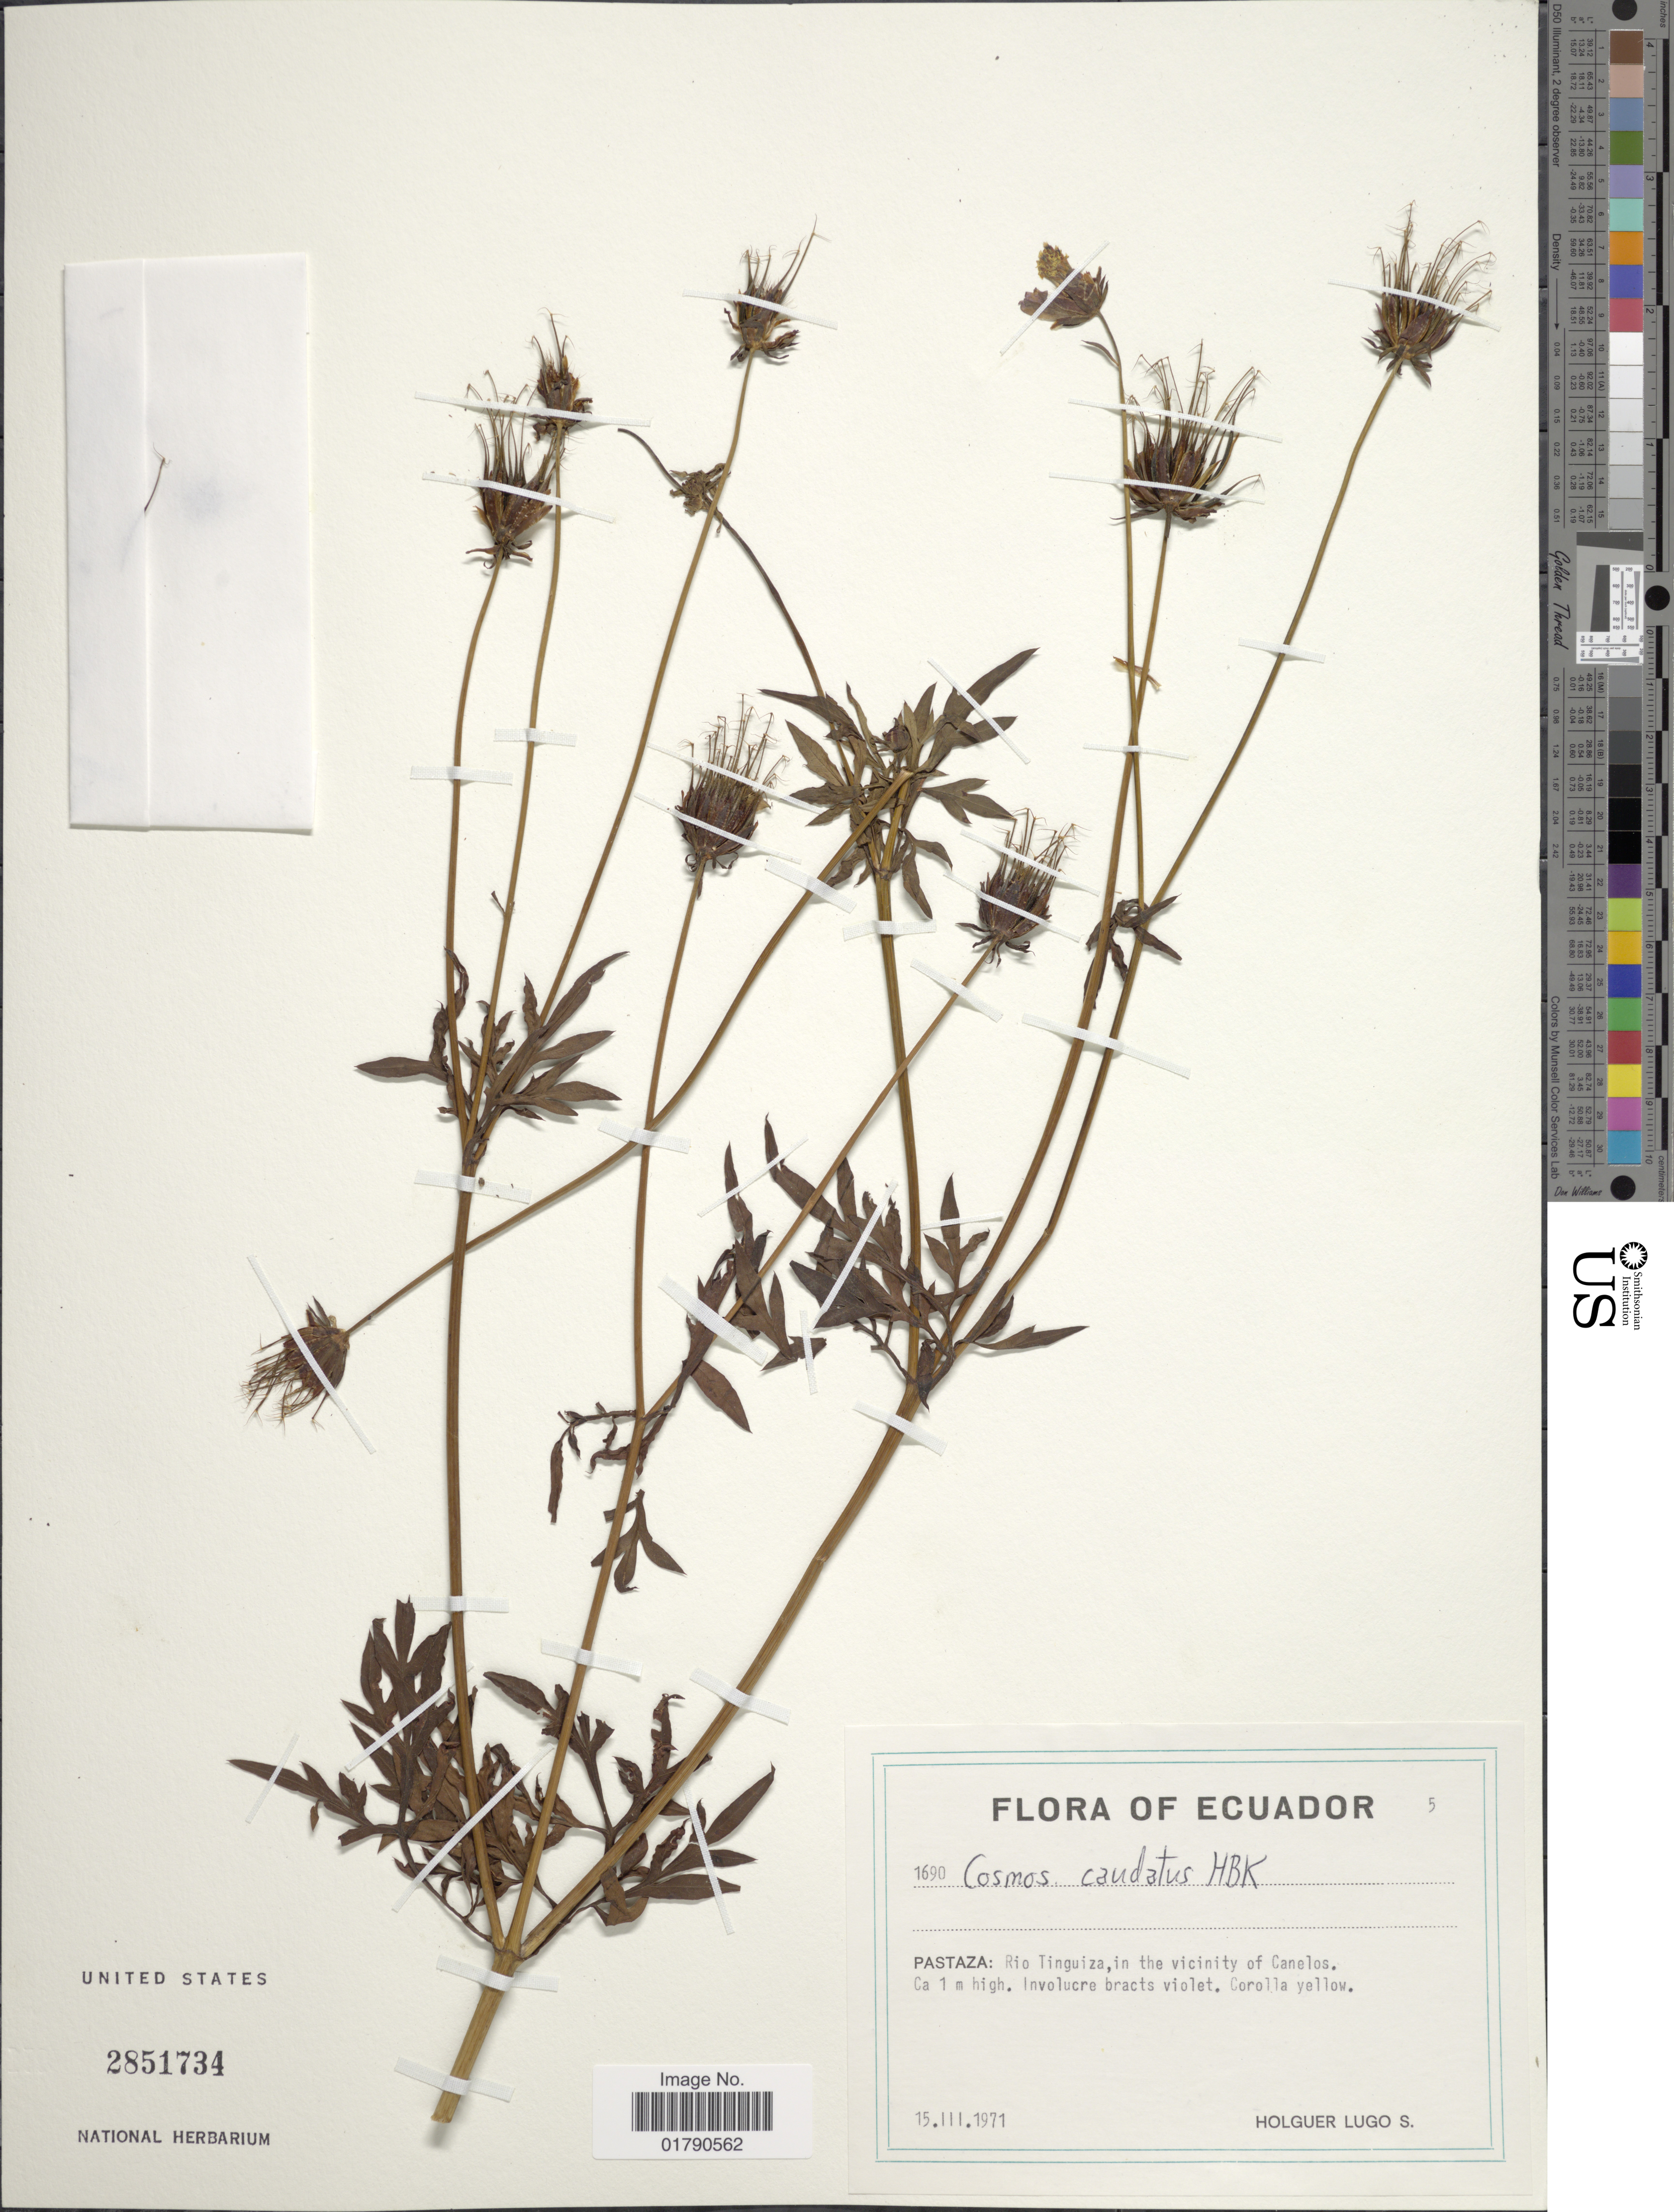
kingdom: Plantae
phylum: Tracheophyta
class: Magnoliopsida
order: Asterales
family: Asteraceae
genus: Cosmos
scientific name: Cosmos caudatus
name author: Kunth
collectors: H. Lugo S.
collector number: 1690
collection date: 1971-03-15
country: Ecuador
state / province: Pastaza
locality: Rio Tinguiza, in the vicinity of Canelos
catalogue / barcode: US 2851734